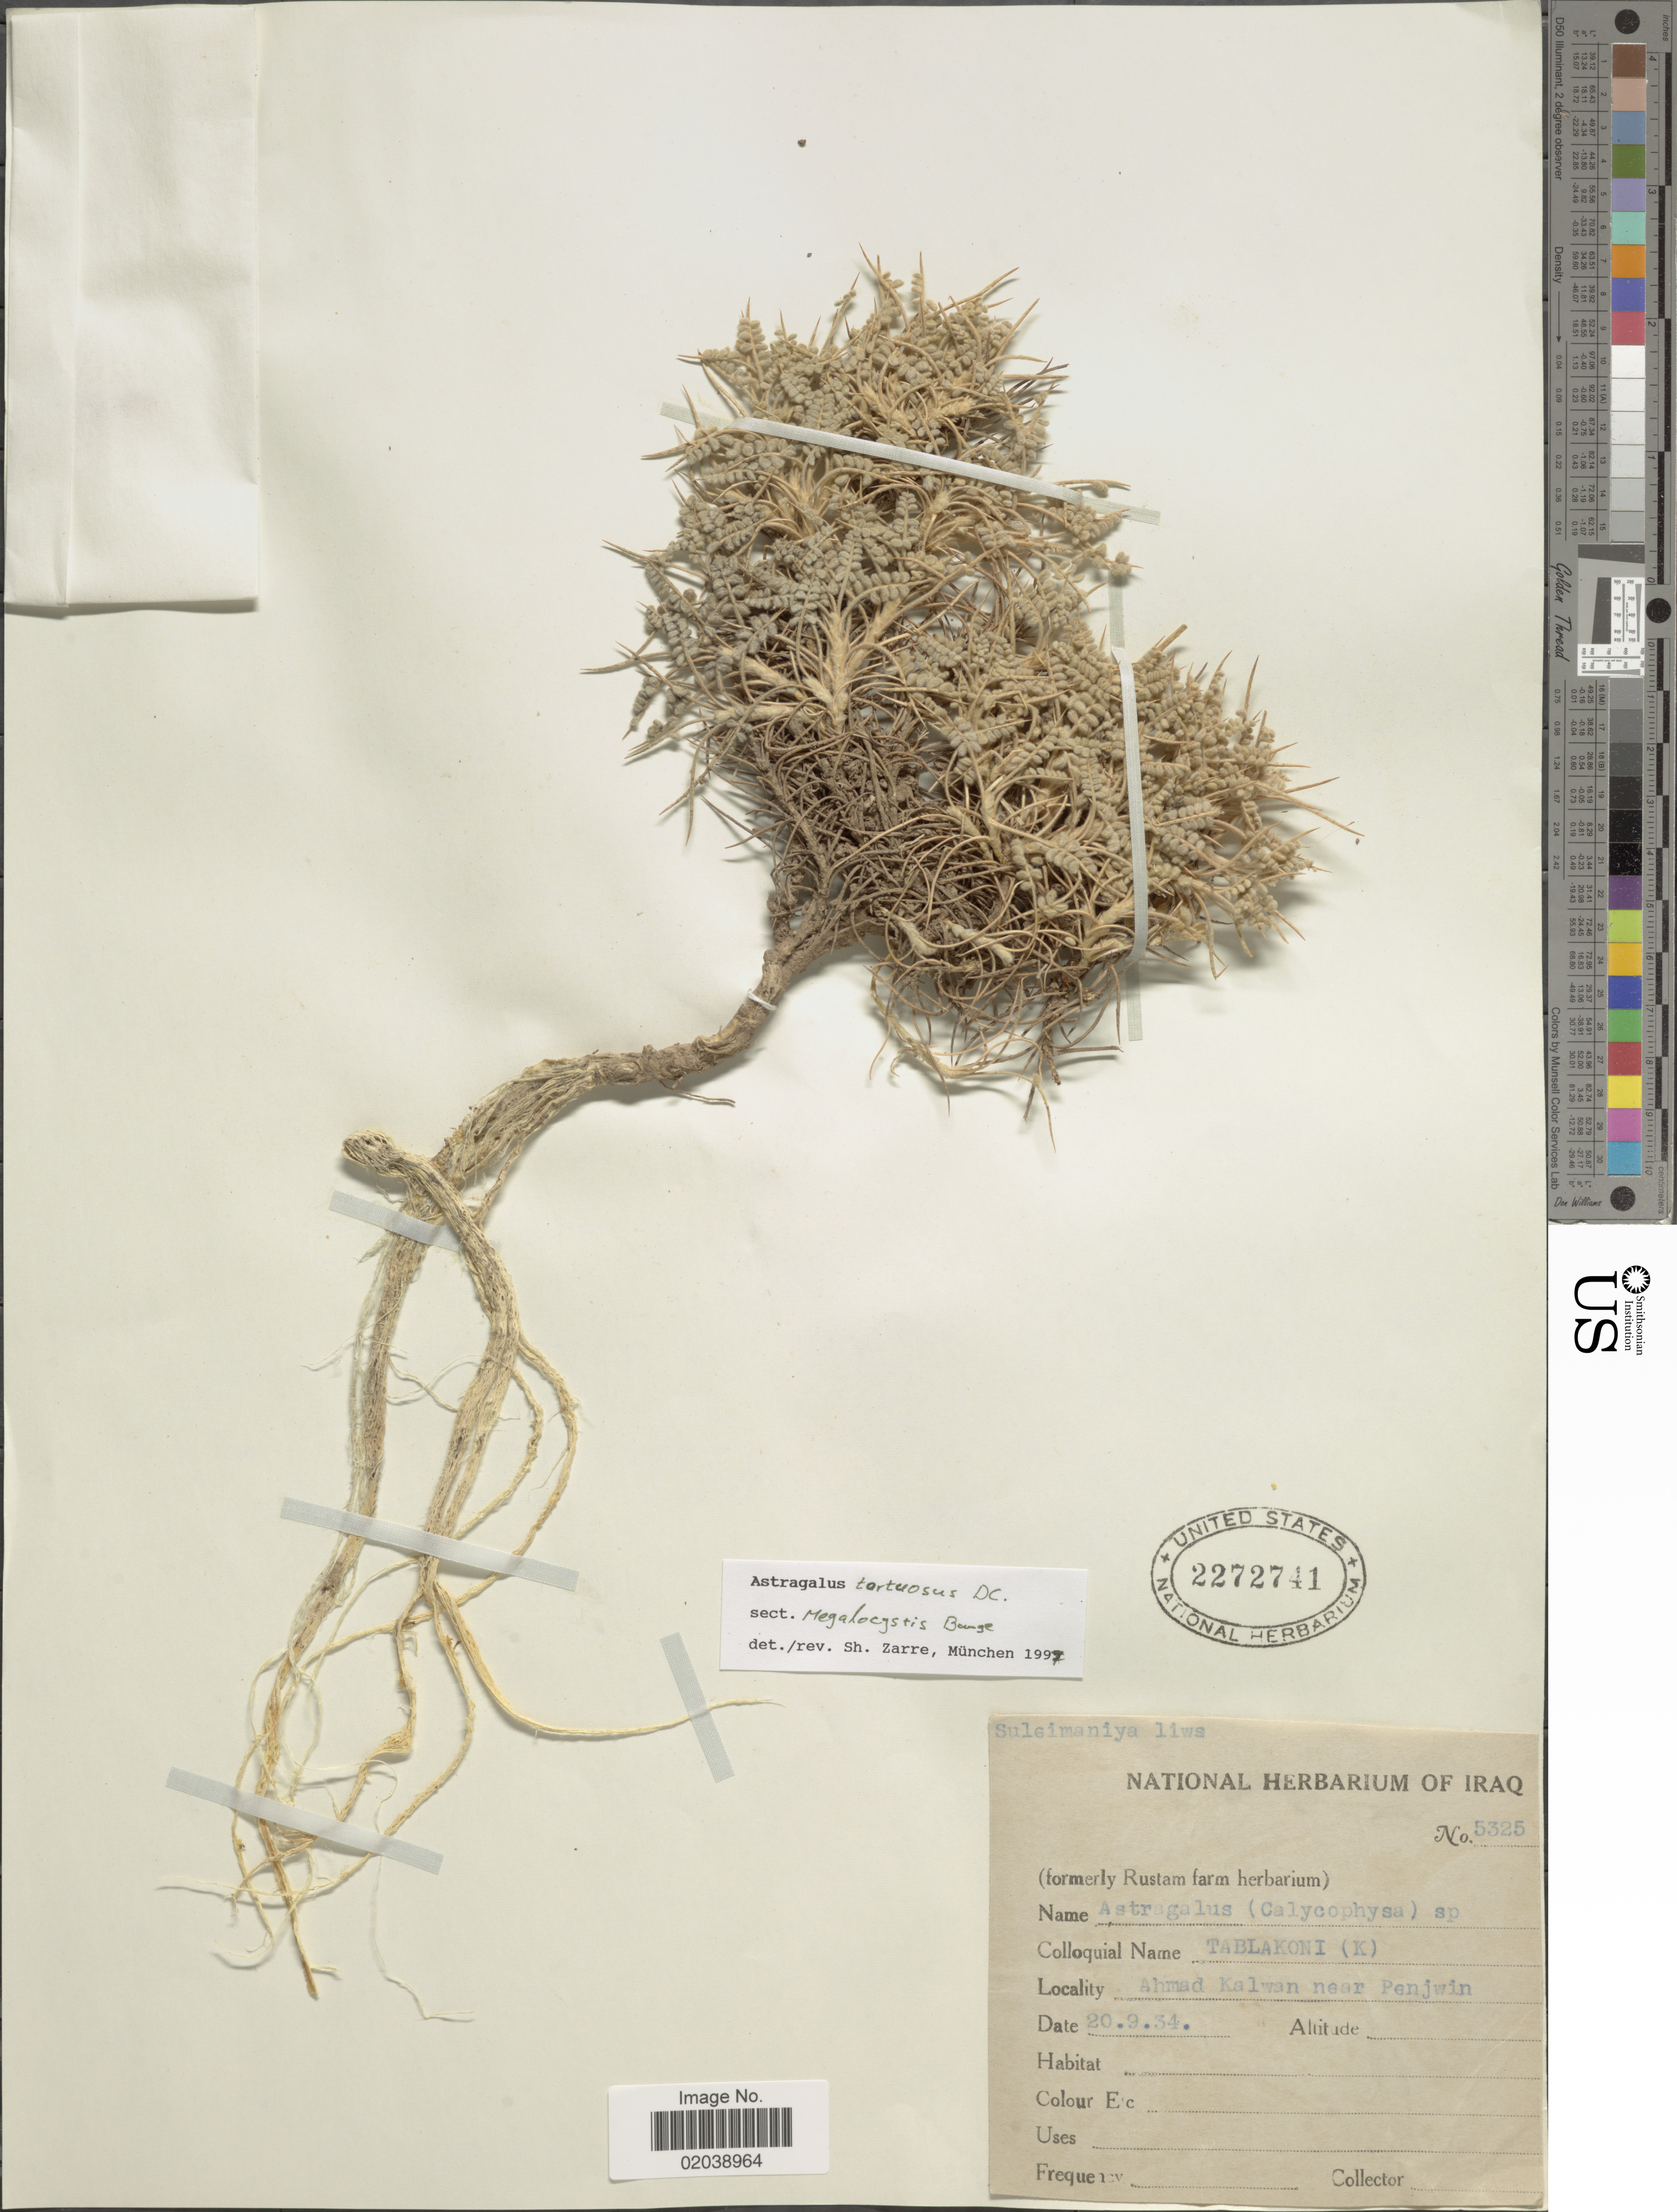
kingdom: Plantae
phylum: Tracheophyta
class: Magnoliopsida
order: Fabales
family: Fabaceae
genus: Astragalus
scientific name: Astragalus tortuosus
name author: DC.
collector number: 5325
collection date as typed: Transcribed d/m/y: 20/9/34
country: Iraq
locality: Ahmad Kalwan near Penjawin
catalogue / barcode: US 2272741